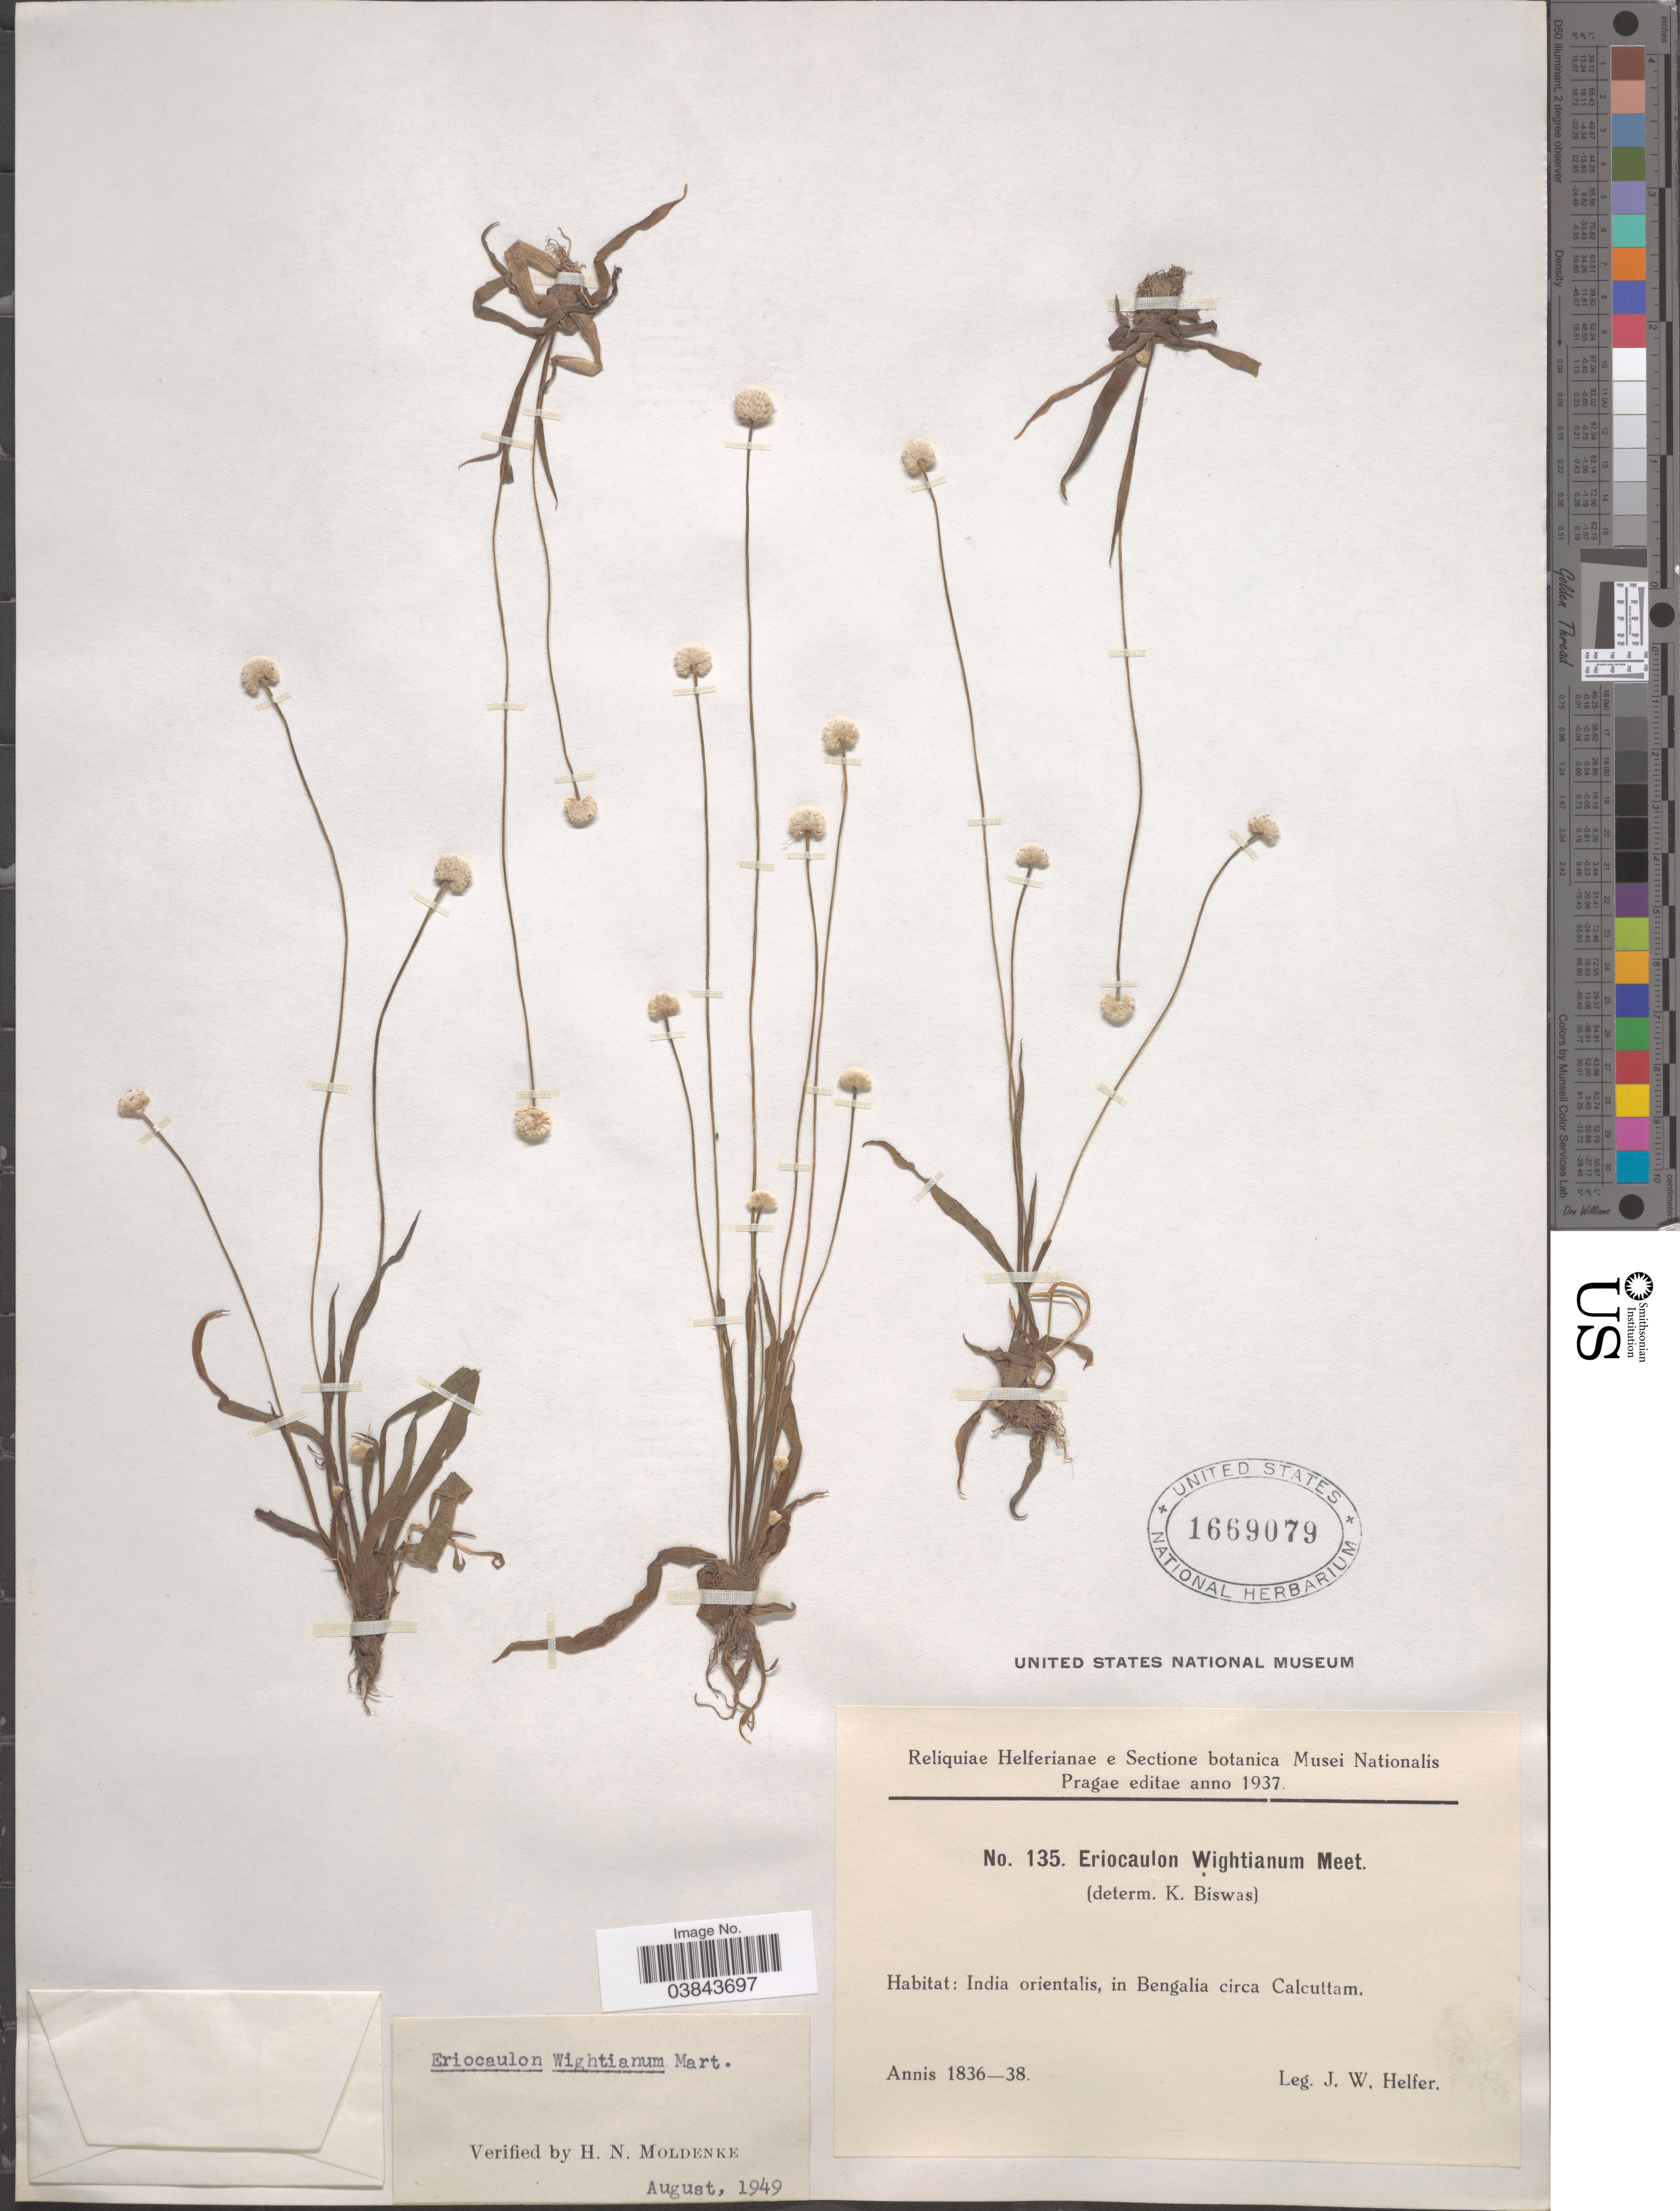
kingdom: Plantae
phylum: Tracheophyta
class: Liliopsida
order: Poales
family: Eriocaulaceae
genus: Eriocaulon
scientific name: Eriocaulon wightianum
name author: Mart.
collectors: J. W. Helfer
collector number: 135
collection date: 1836/1838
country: India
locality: India orientalis, in Bengalia circa Calcuttam.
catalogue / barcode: US 1669079